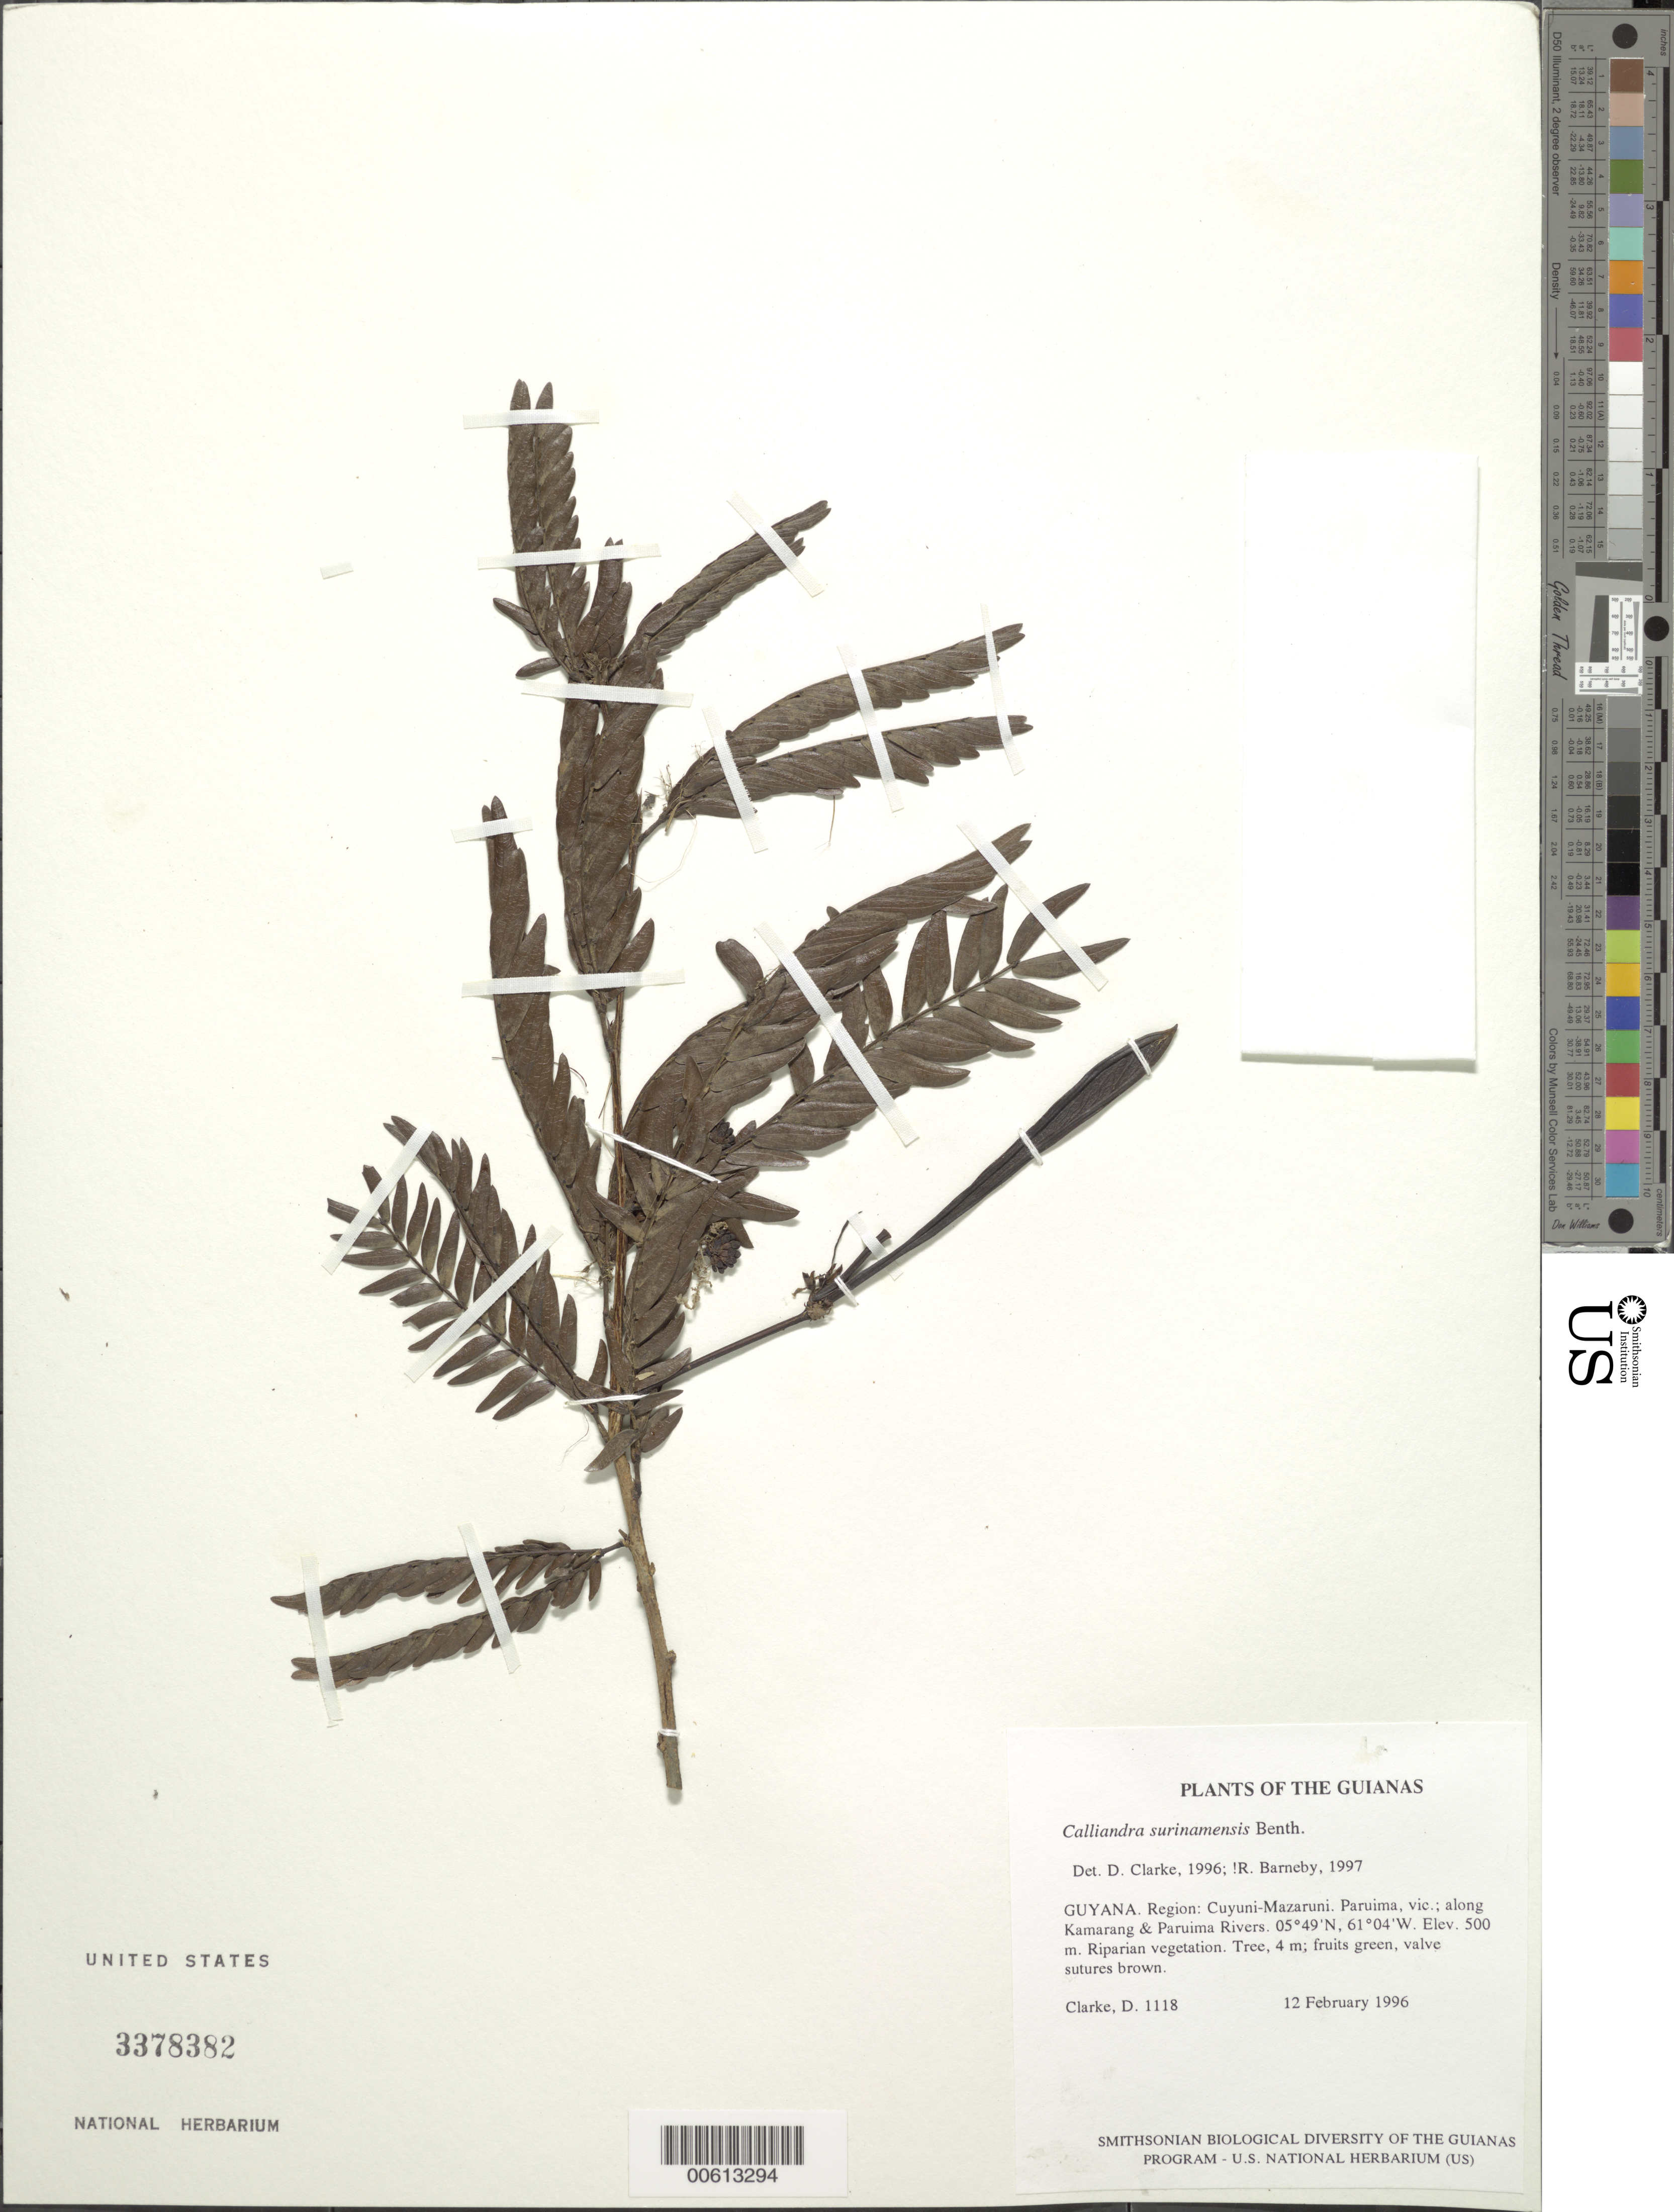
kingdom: Plantae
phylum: Tracheophyta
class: Magnoliopsida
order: Fabales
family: Fabaceae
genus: Calliandra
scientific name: Calliandra surinamensis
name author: Benth.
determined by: Barneby, Rupert C., (NY)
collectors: H. D. Clarke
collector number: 1118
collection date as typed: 12 February 1996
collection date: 1996-02-12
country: Guyana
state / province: Cuyuni-Mazaruni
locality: Paruima, vic.; along Kamarang & Paruima Rivers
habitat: Riparian vegetation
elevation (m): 500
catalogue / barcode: US 3378382